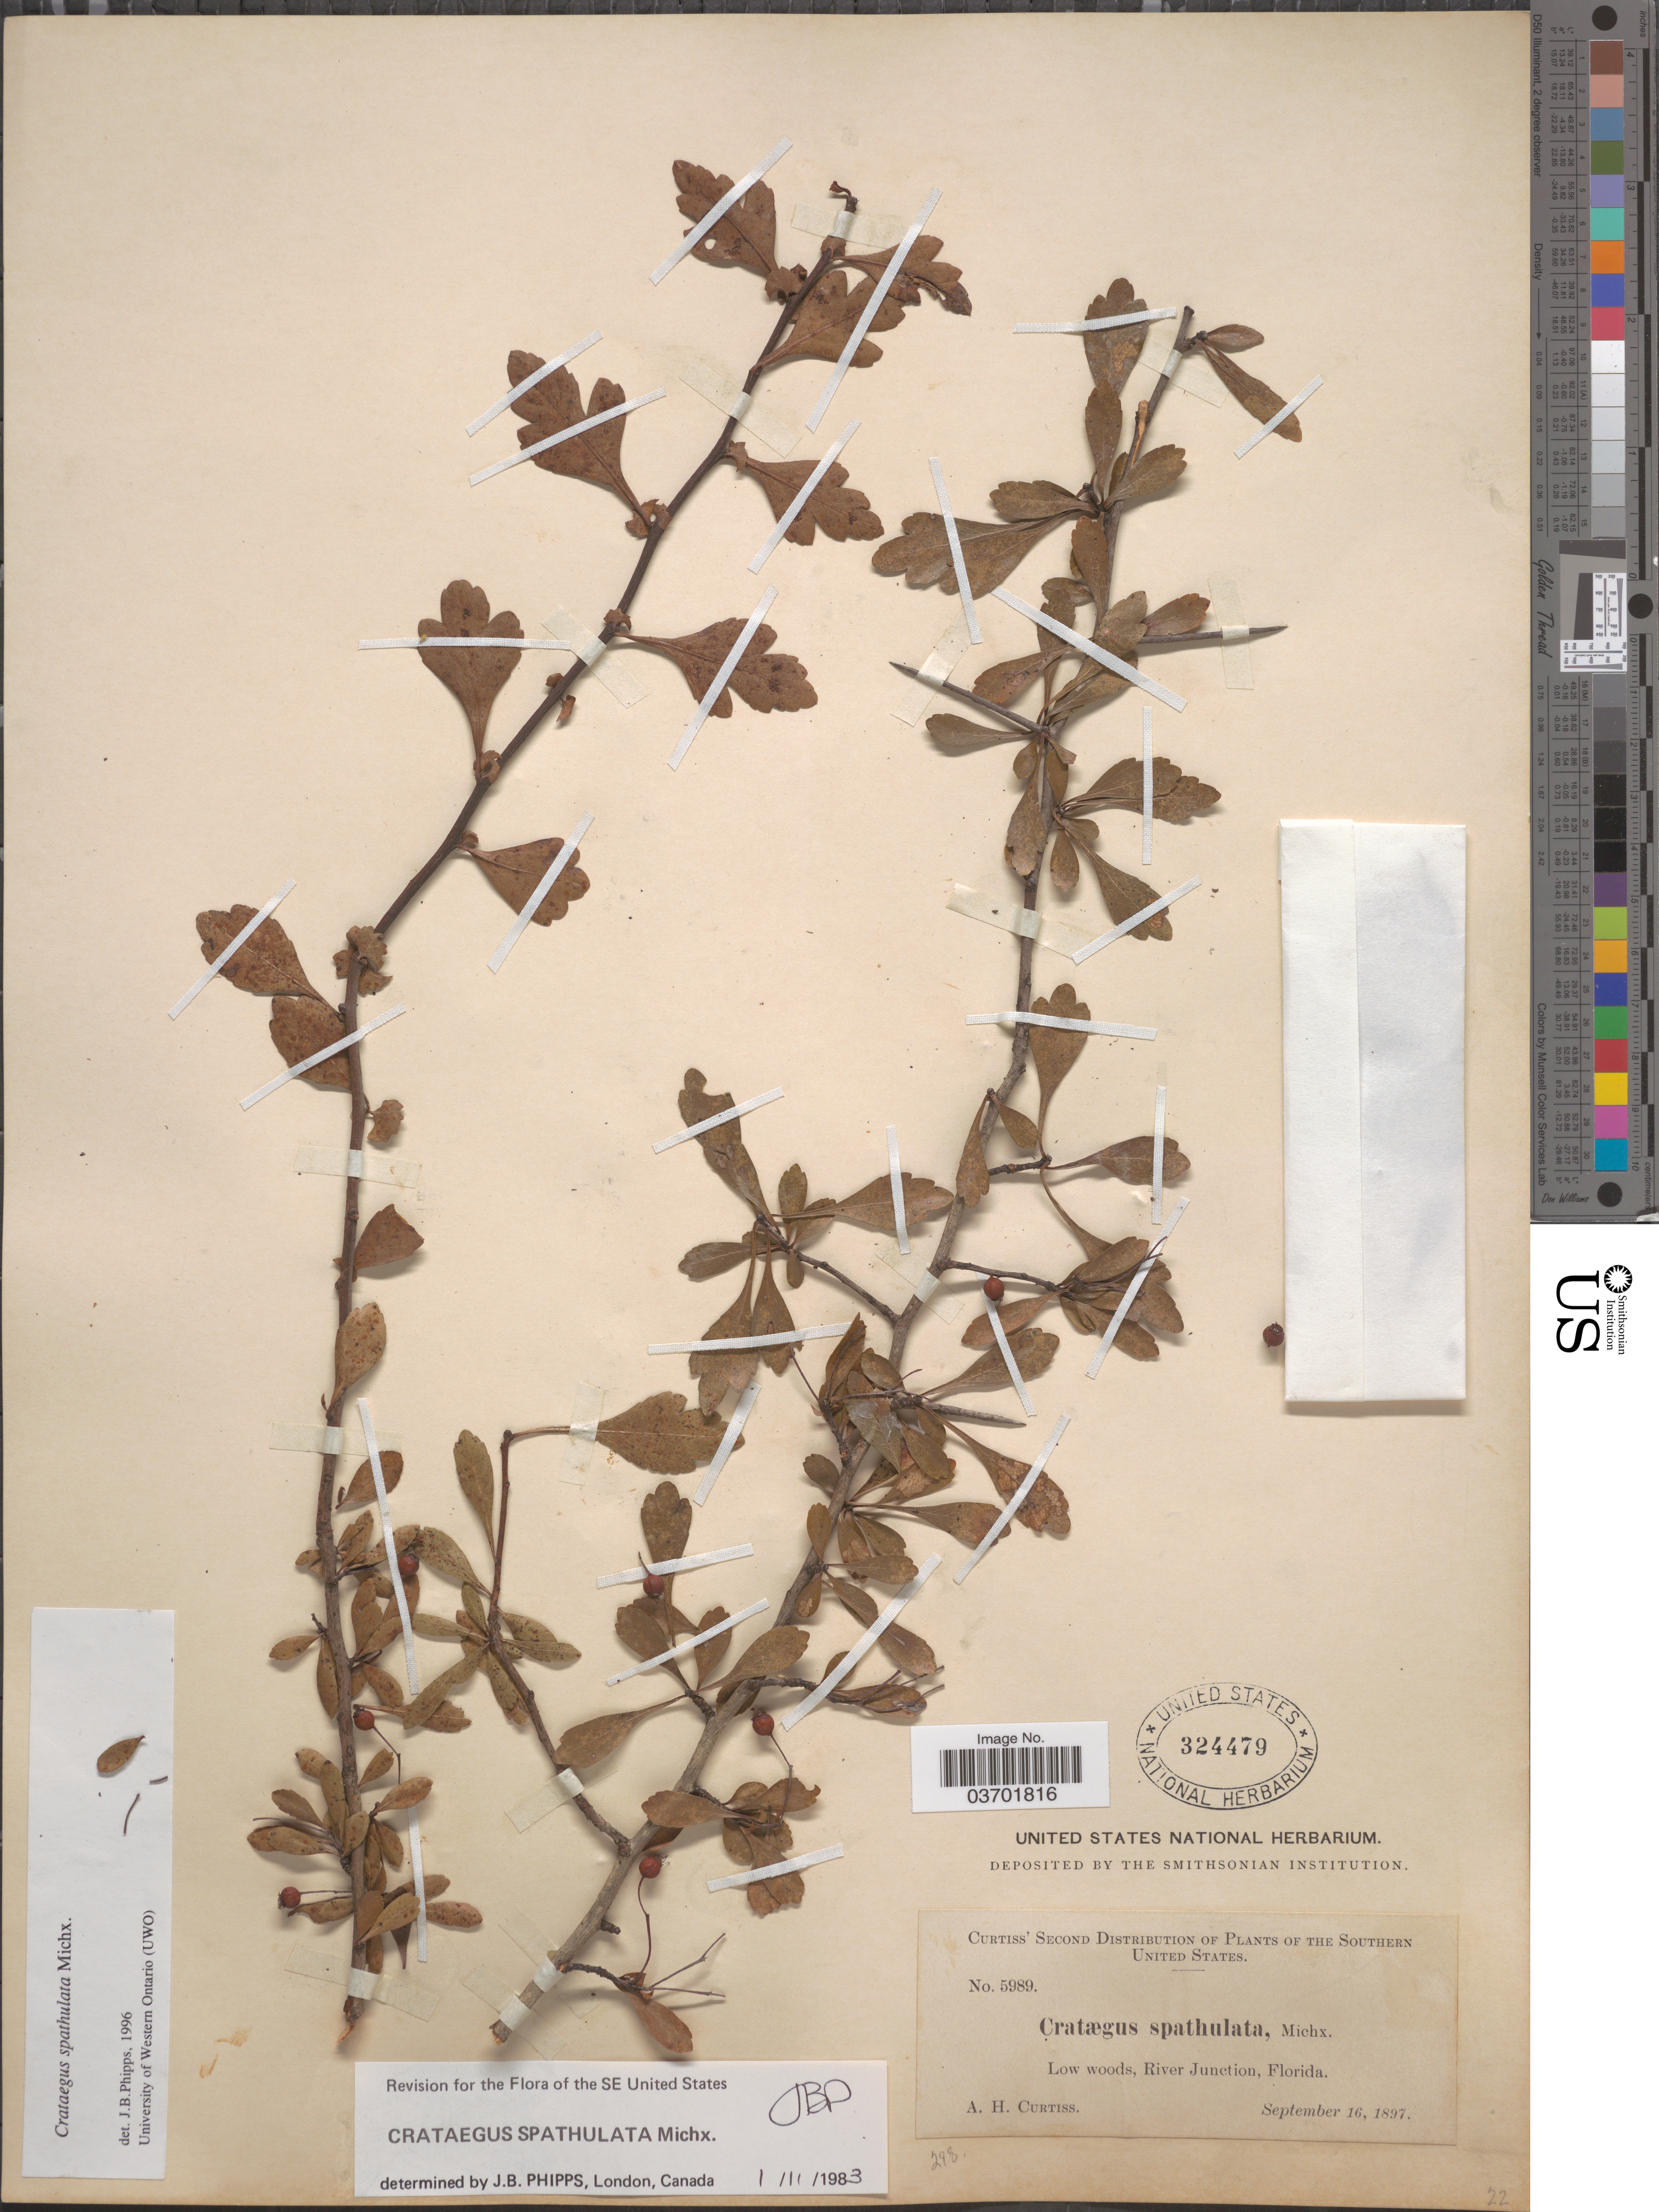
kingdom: Plantae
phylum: Tracheophyta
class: Magnoliopsida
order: Rosales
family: Rosaceae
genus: Crataegus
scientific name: Crataegus spathulata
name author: Michx.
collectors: A. H. Curtiss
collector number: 5989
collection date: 1897-09-16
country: United States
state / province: Florida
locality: Southern United States. Low woods, River Junction.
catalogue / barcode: US 324479